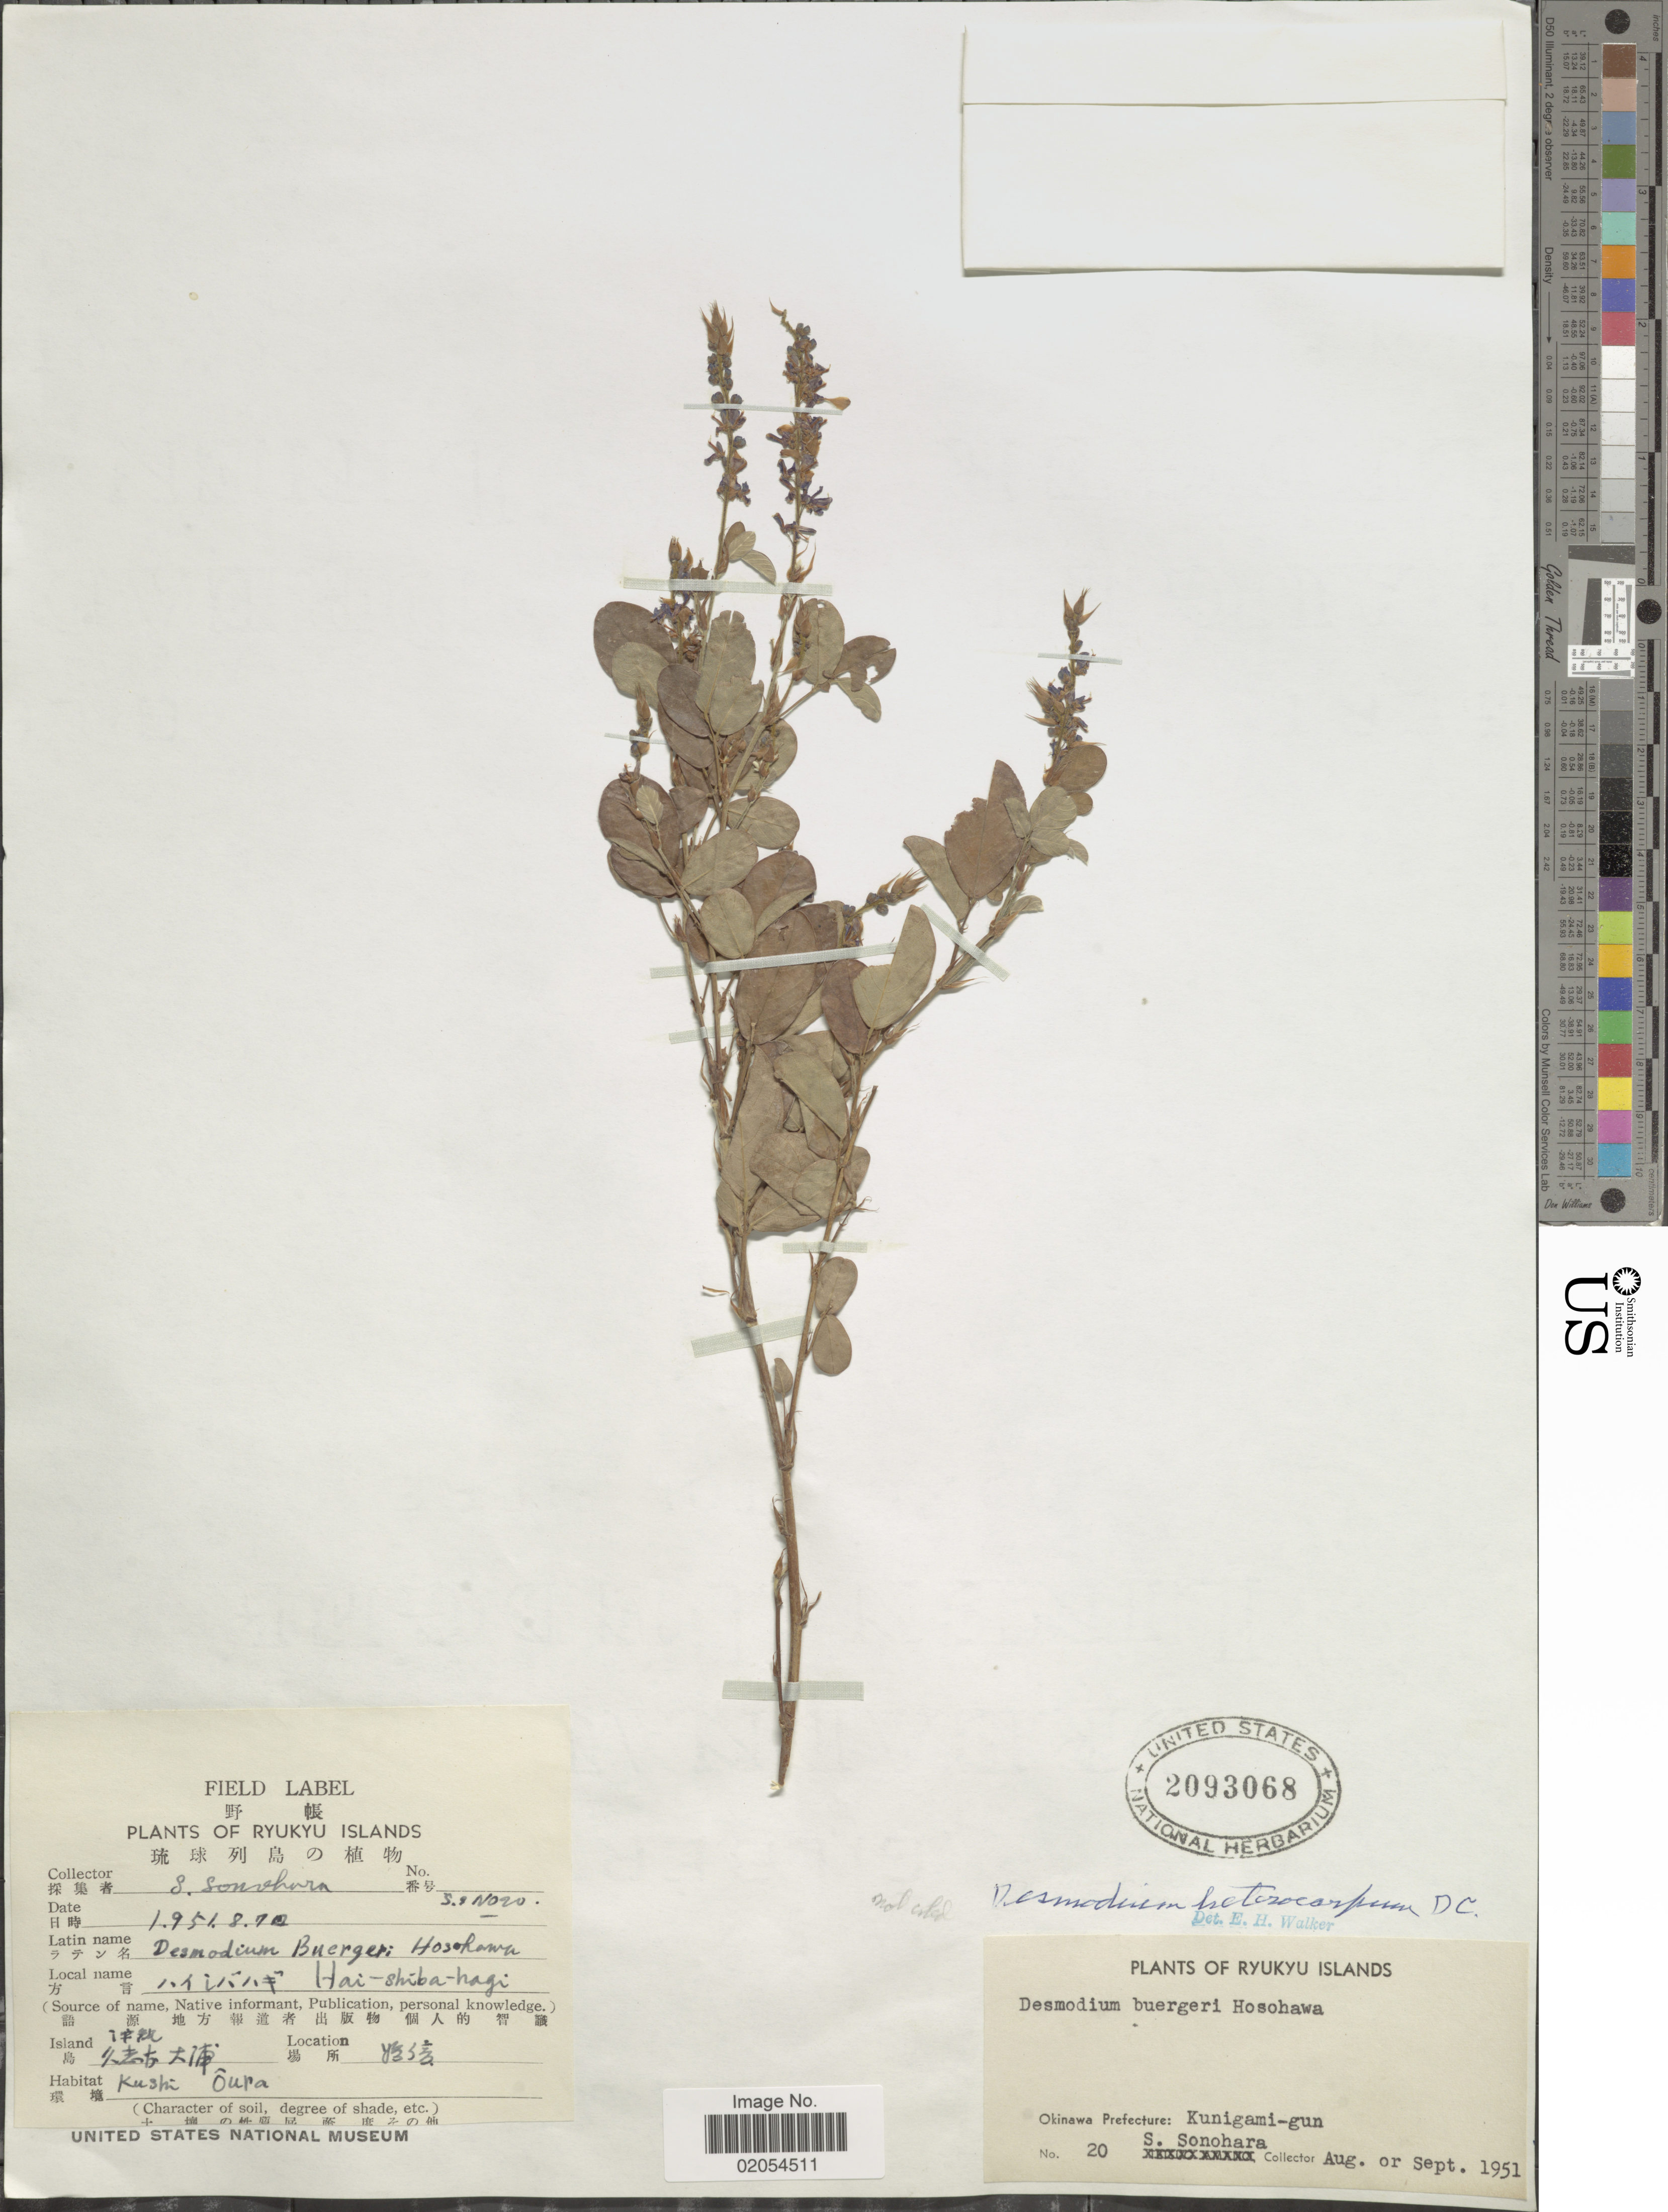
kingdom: Plantae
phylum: Tracheophyta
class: Magnoliopsida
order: Fabales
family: Fabaceae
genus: Grona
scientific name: Grona heterocarpos subsp. heterocarpos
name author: (L.) H. Ohashi & K. Ohashi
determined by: Strong, Mark T., (BOT), Smithsonian Institution - National Museum of Natural History (UNITED STATES)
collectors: S. Sonohara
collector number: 20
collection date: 1951-08/1951-09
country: Japan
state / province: Okinawa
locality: Ryukyu Islands, Okinawa Prefecture: Kunigami-gun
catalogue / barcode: US 2093068